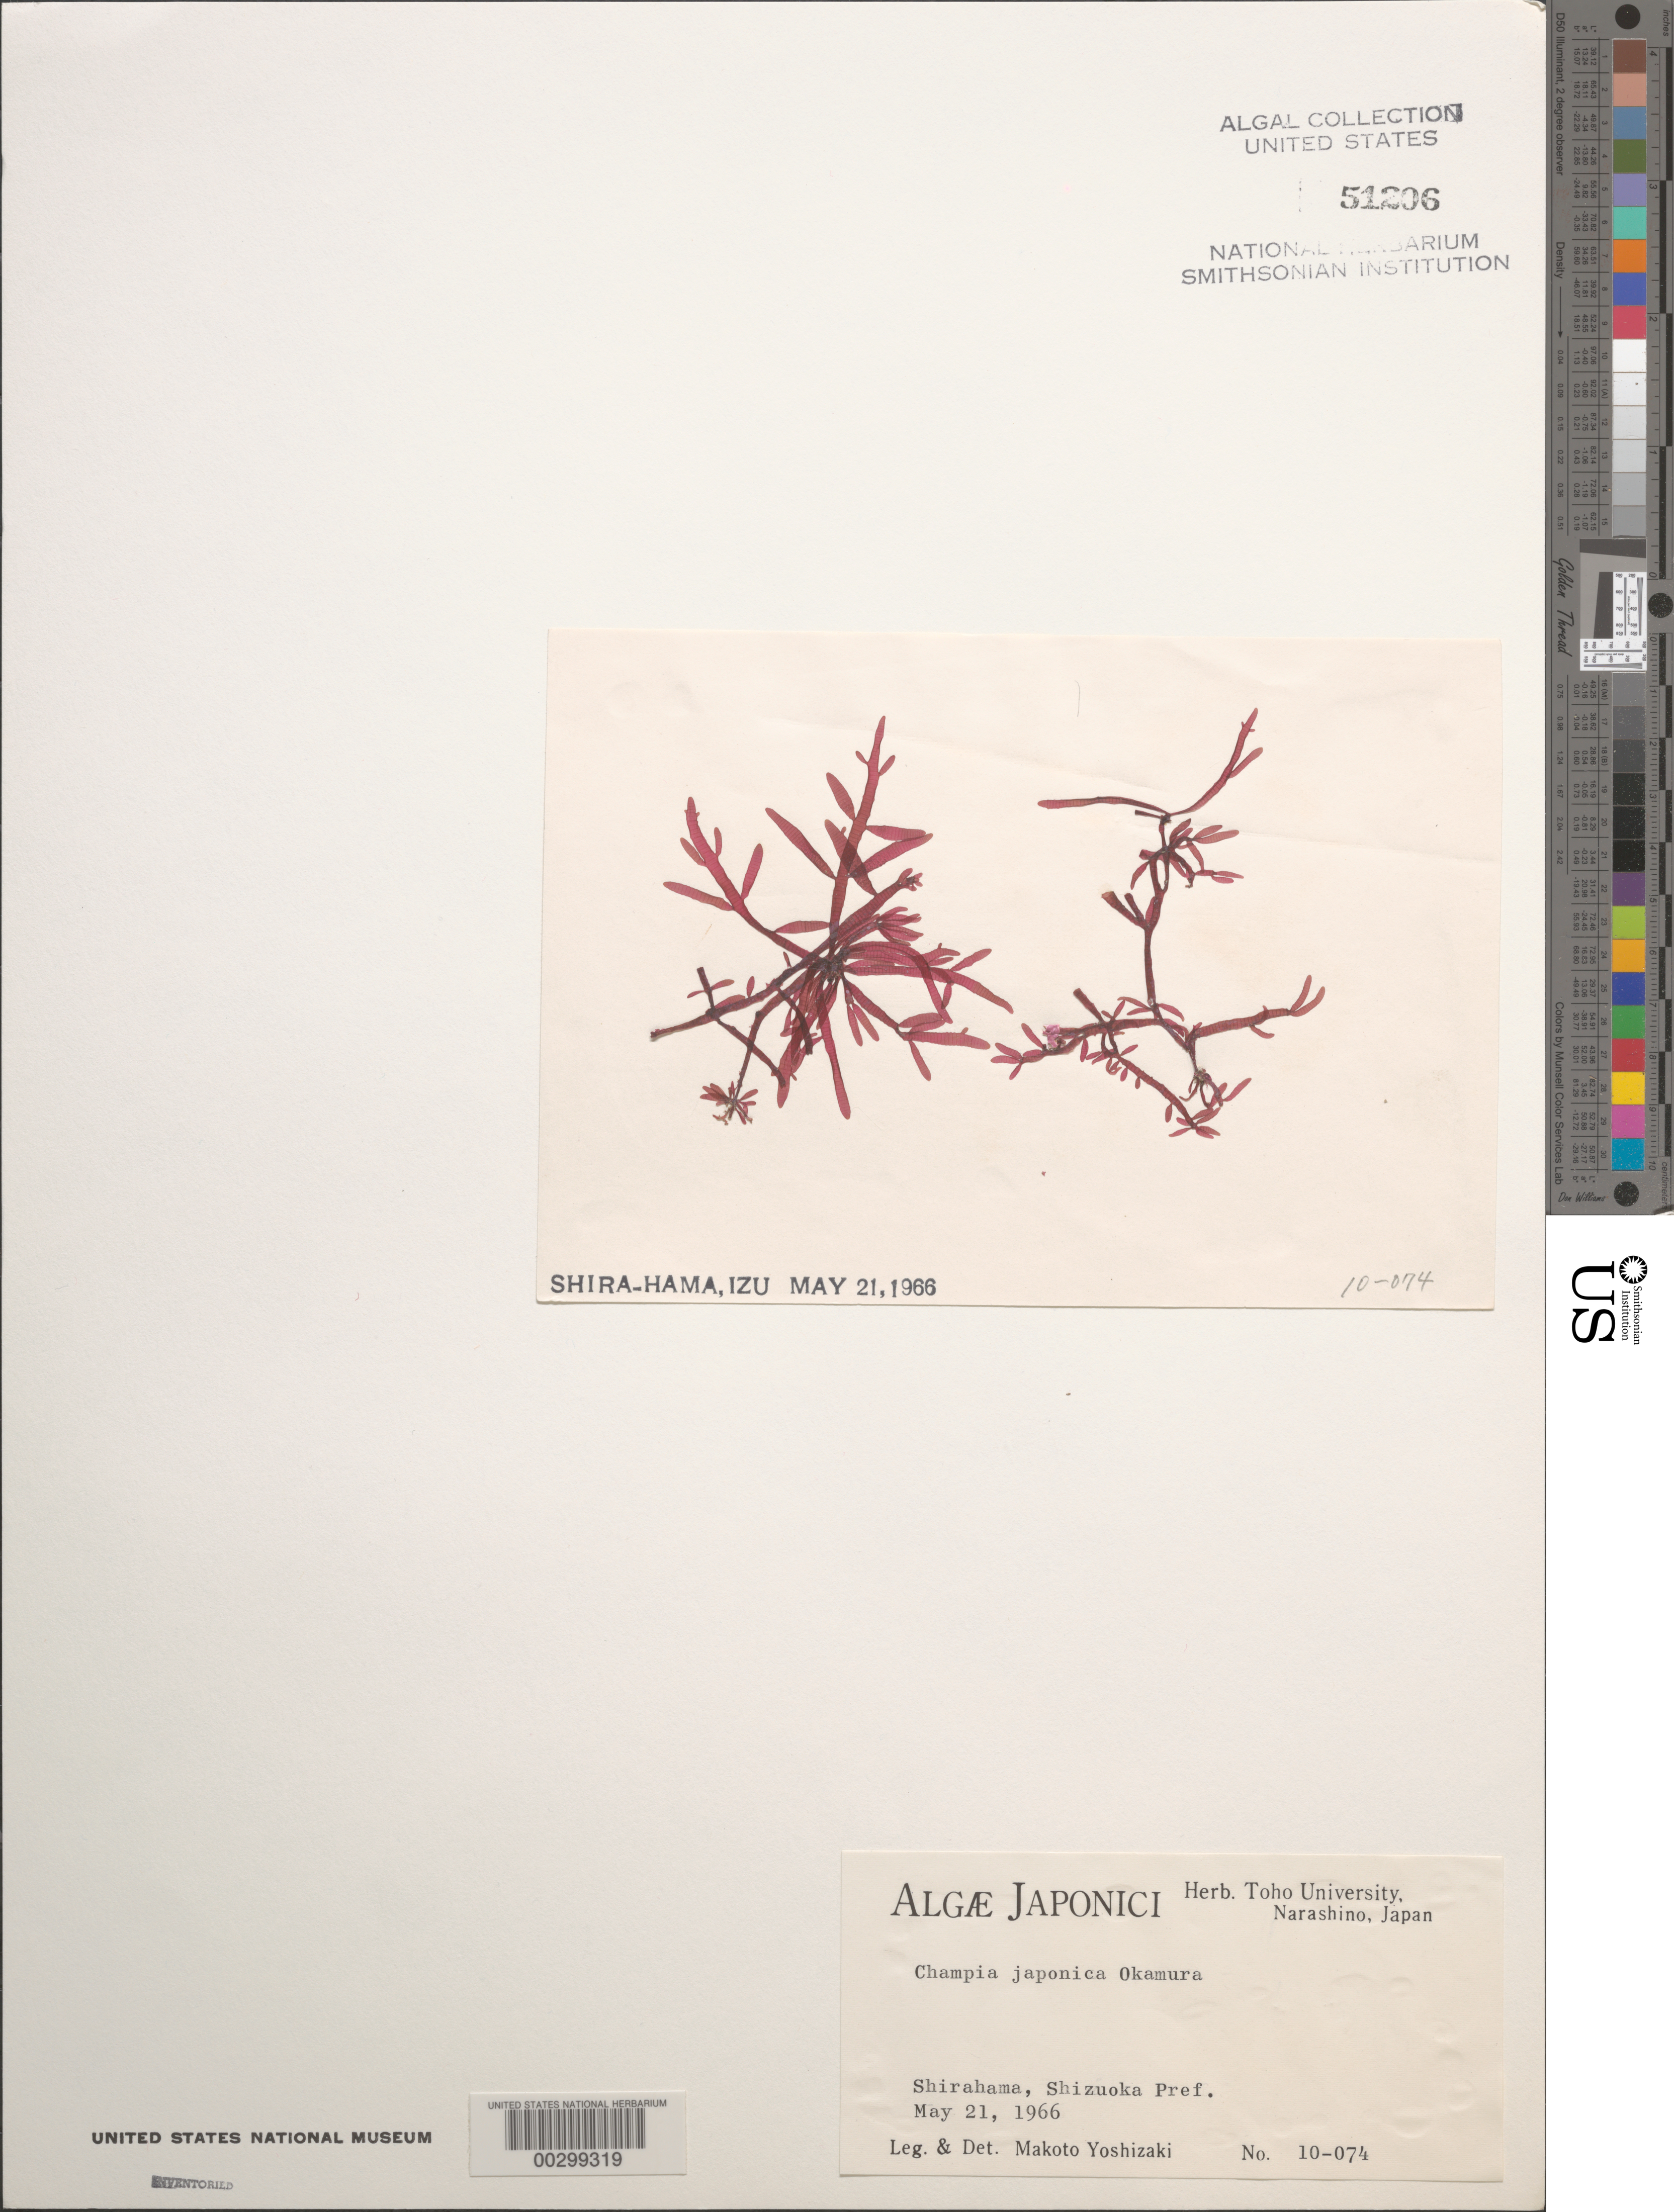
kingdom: Plantae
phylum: Rhodophyta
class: Florideophyceae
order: Rhodymeniales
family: Champiaceae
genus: Champia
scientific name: Champia japonica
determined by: Yoshizaki, M.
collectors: M. Yoshizaki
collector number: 10-074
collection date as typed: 21 May 1966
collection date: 1966-05-21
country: Japan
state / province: Sizuoka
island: Honshu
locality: Shirahama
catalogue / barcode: US 51206